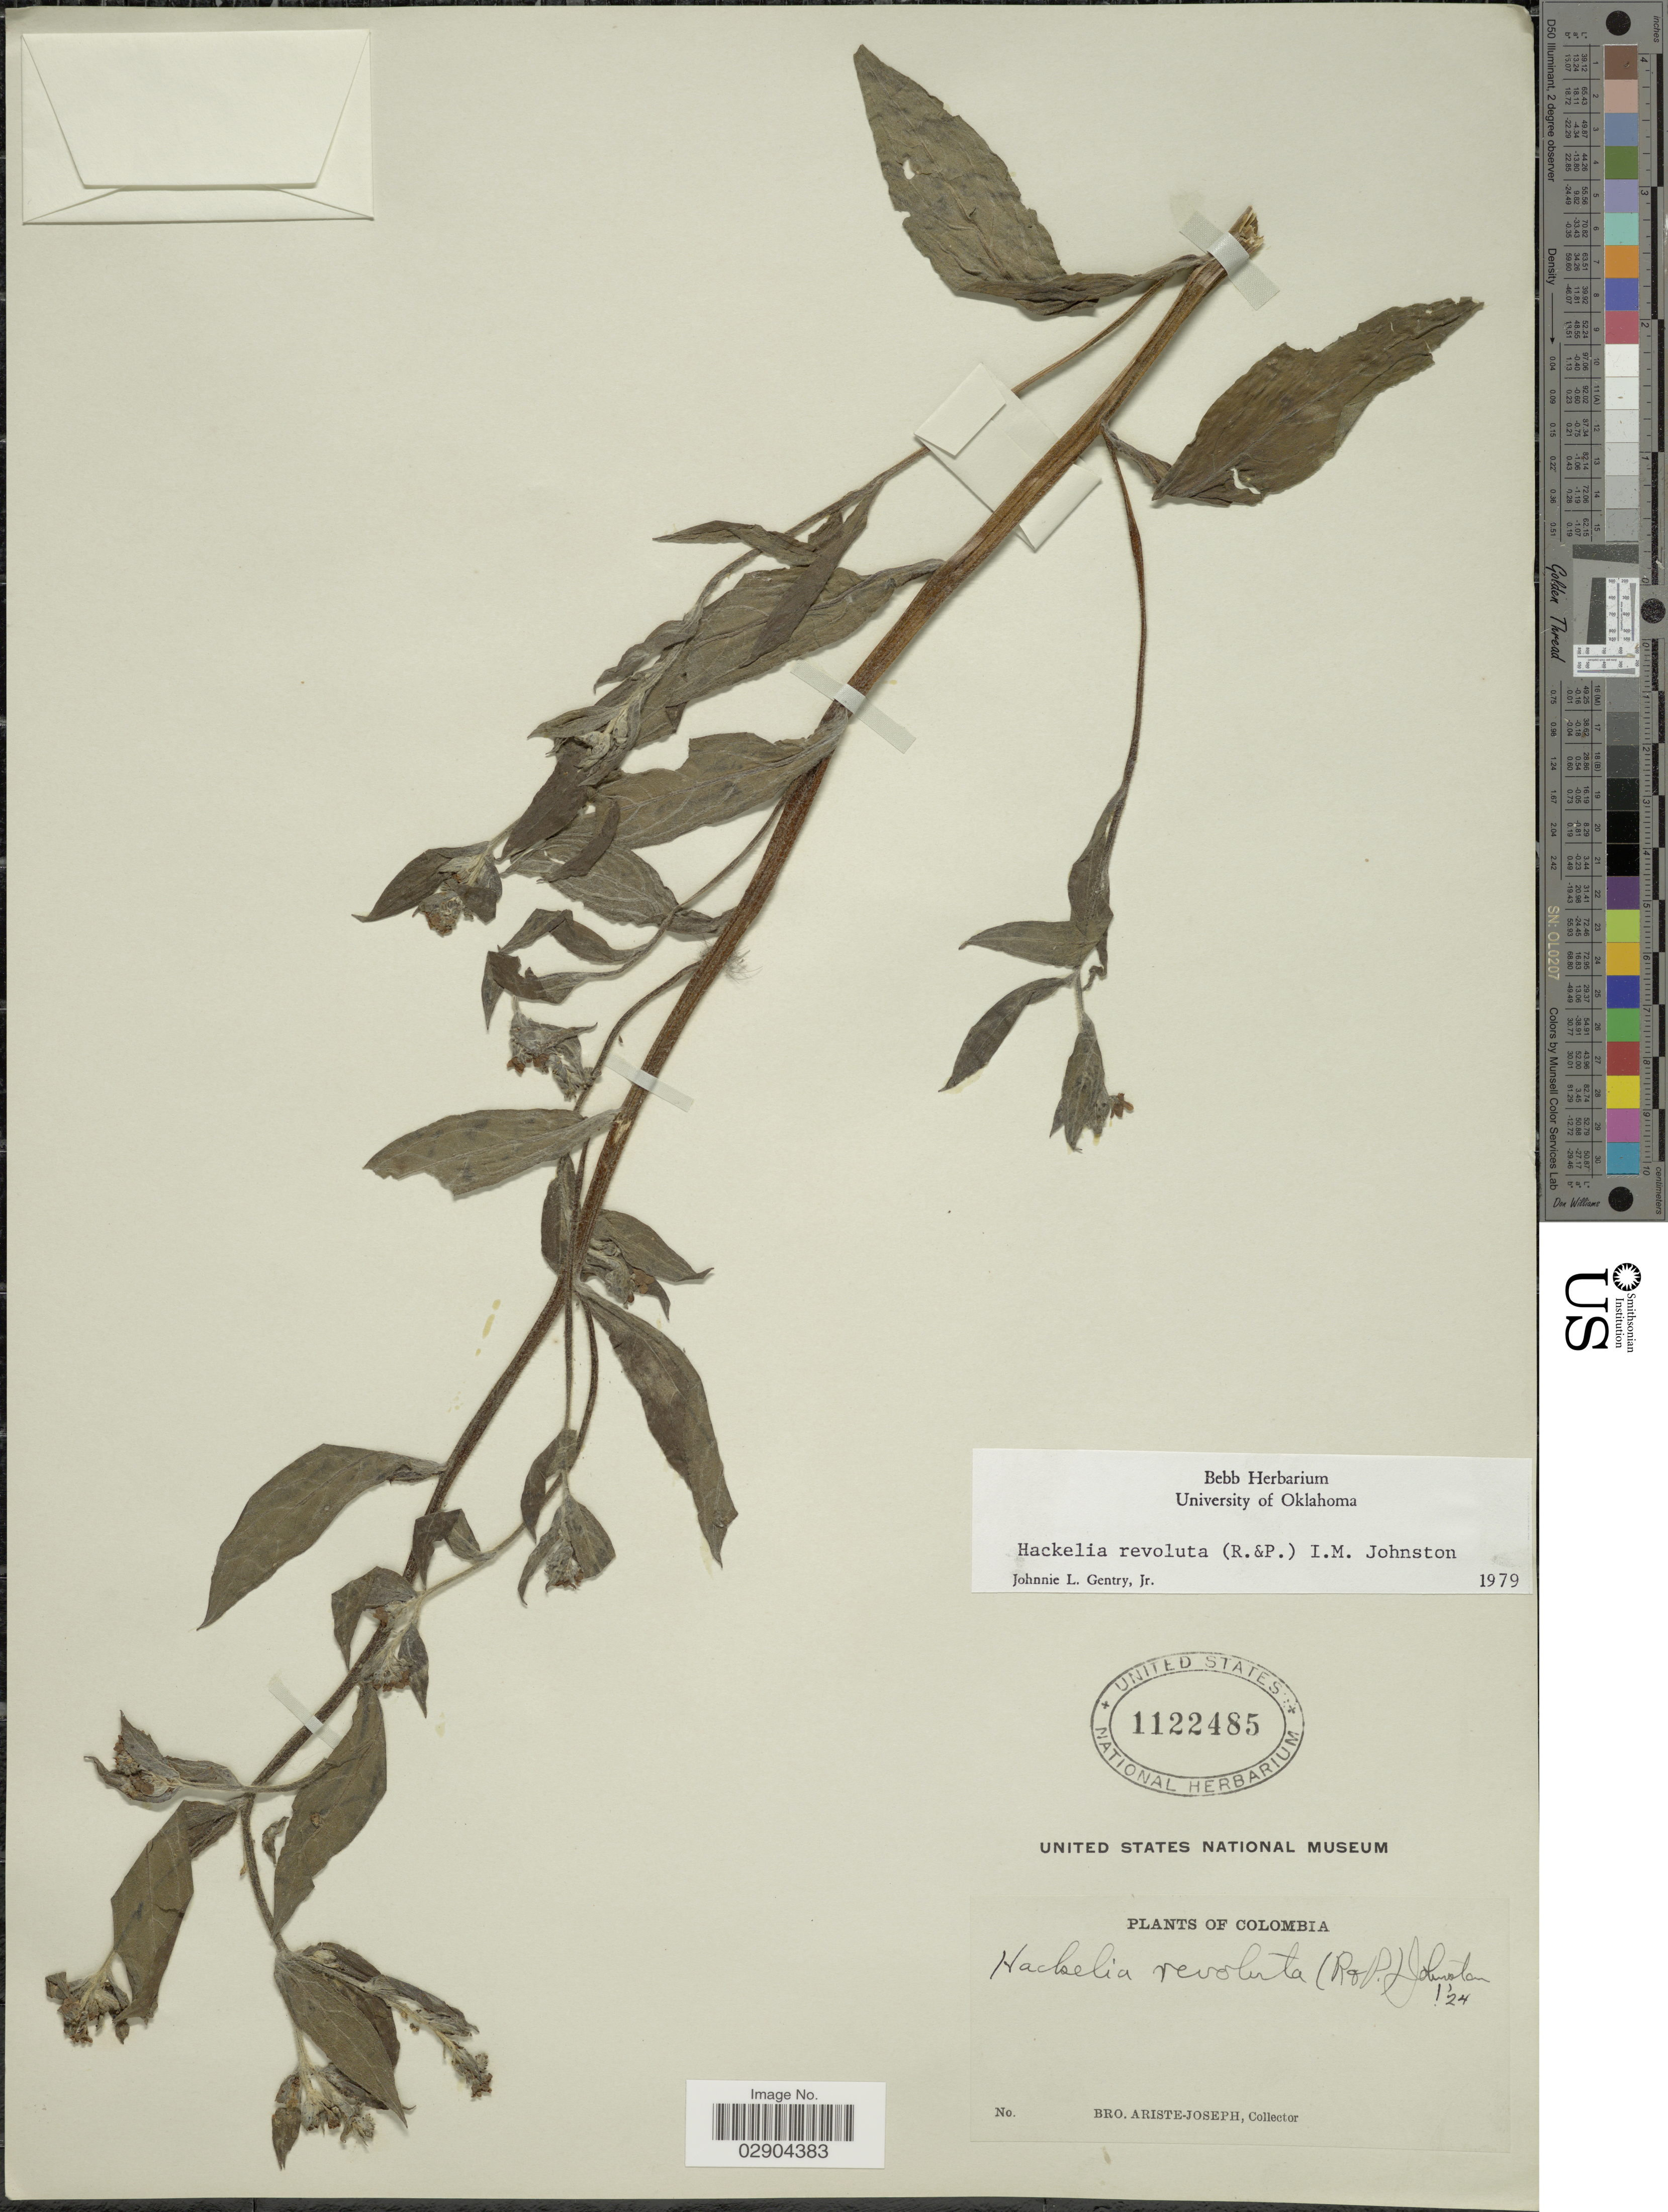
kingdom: Plantae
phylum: Tracheophyta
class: Magnoliopsida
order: Boraginales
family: Boraginaceae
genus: Hackelia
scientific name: Hackelia revoluta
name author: (Ruiz & Pav.) I.M. Johnst.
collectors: Bro. Ariste-Joseph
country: Colombia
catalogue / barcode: US 1122485